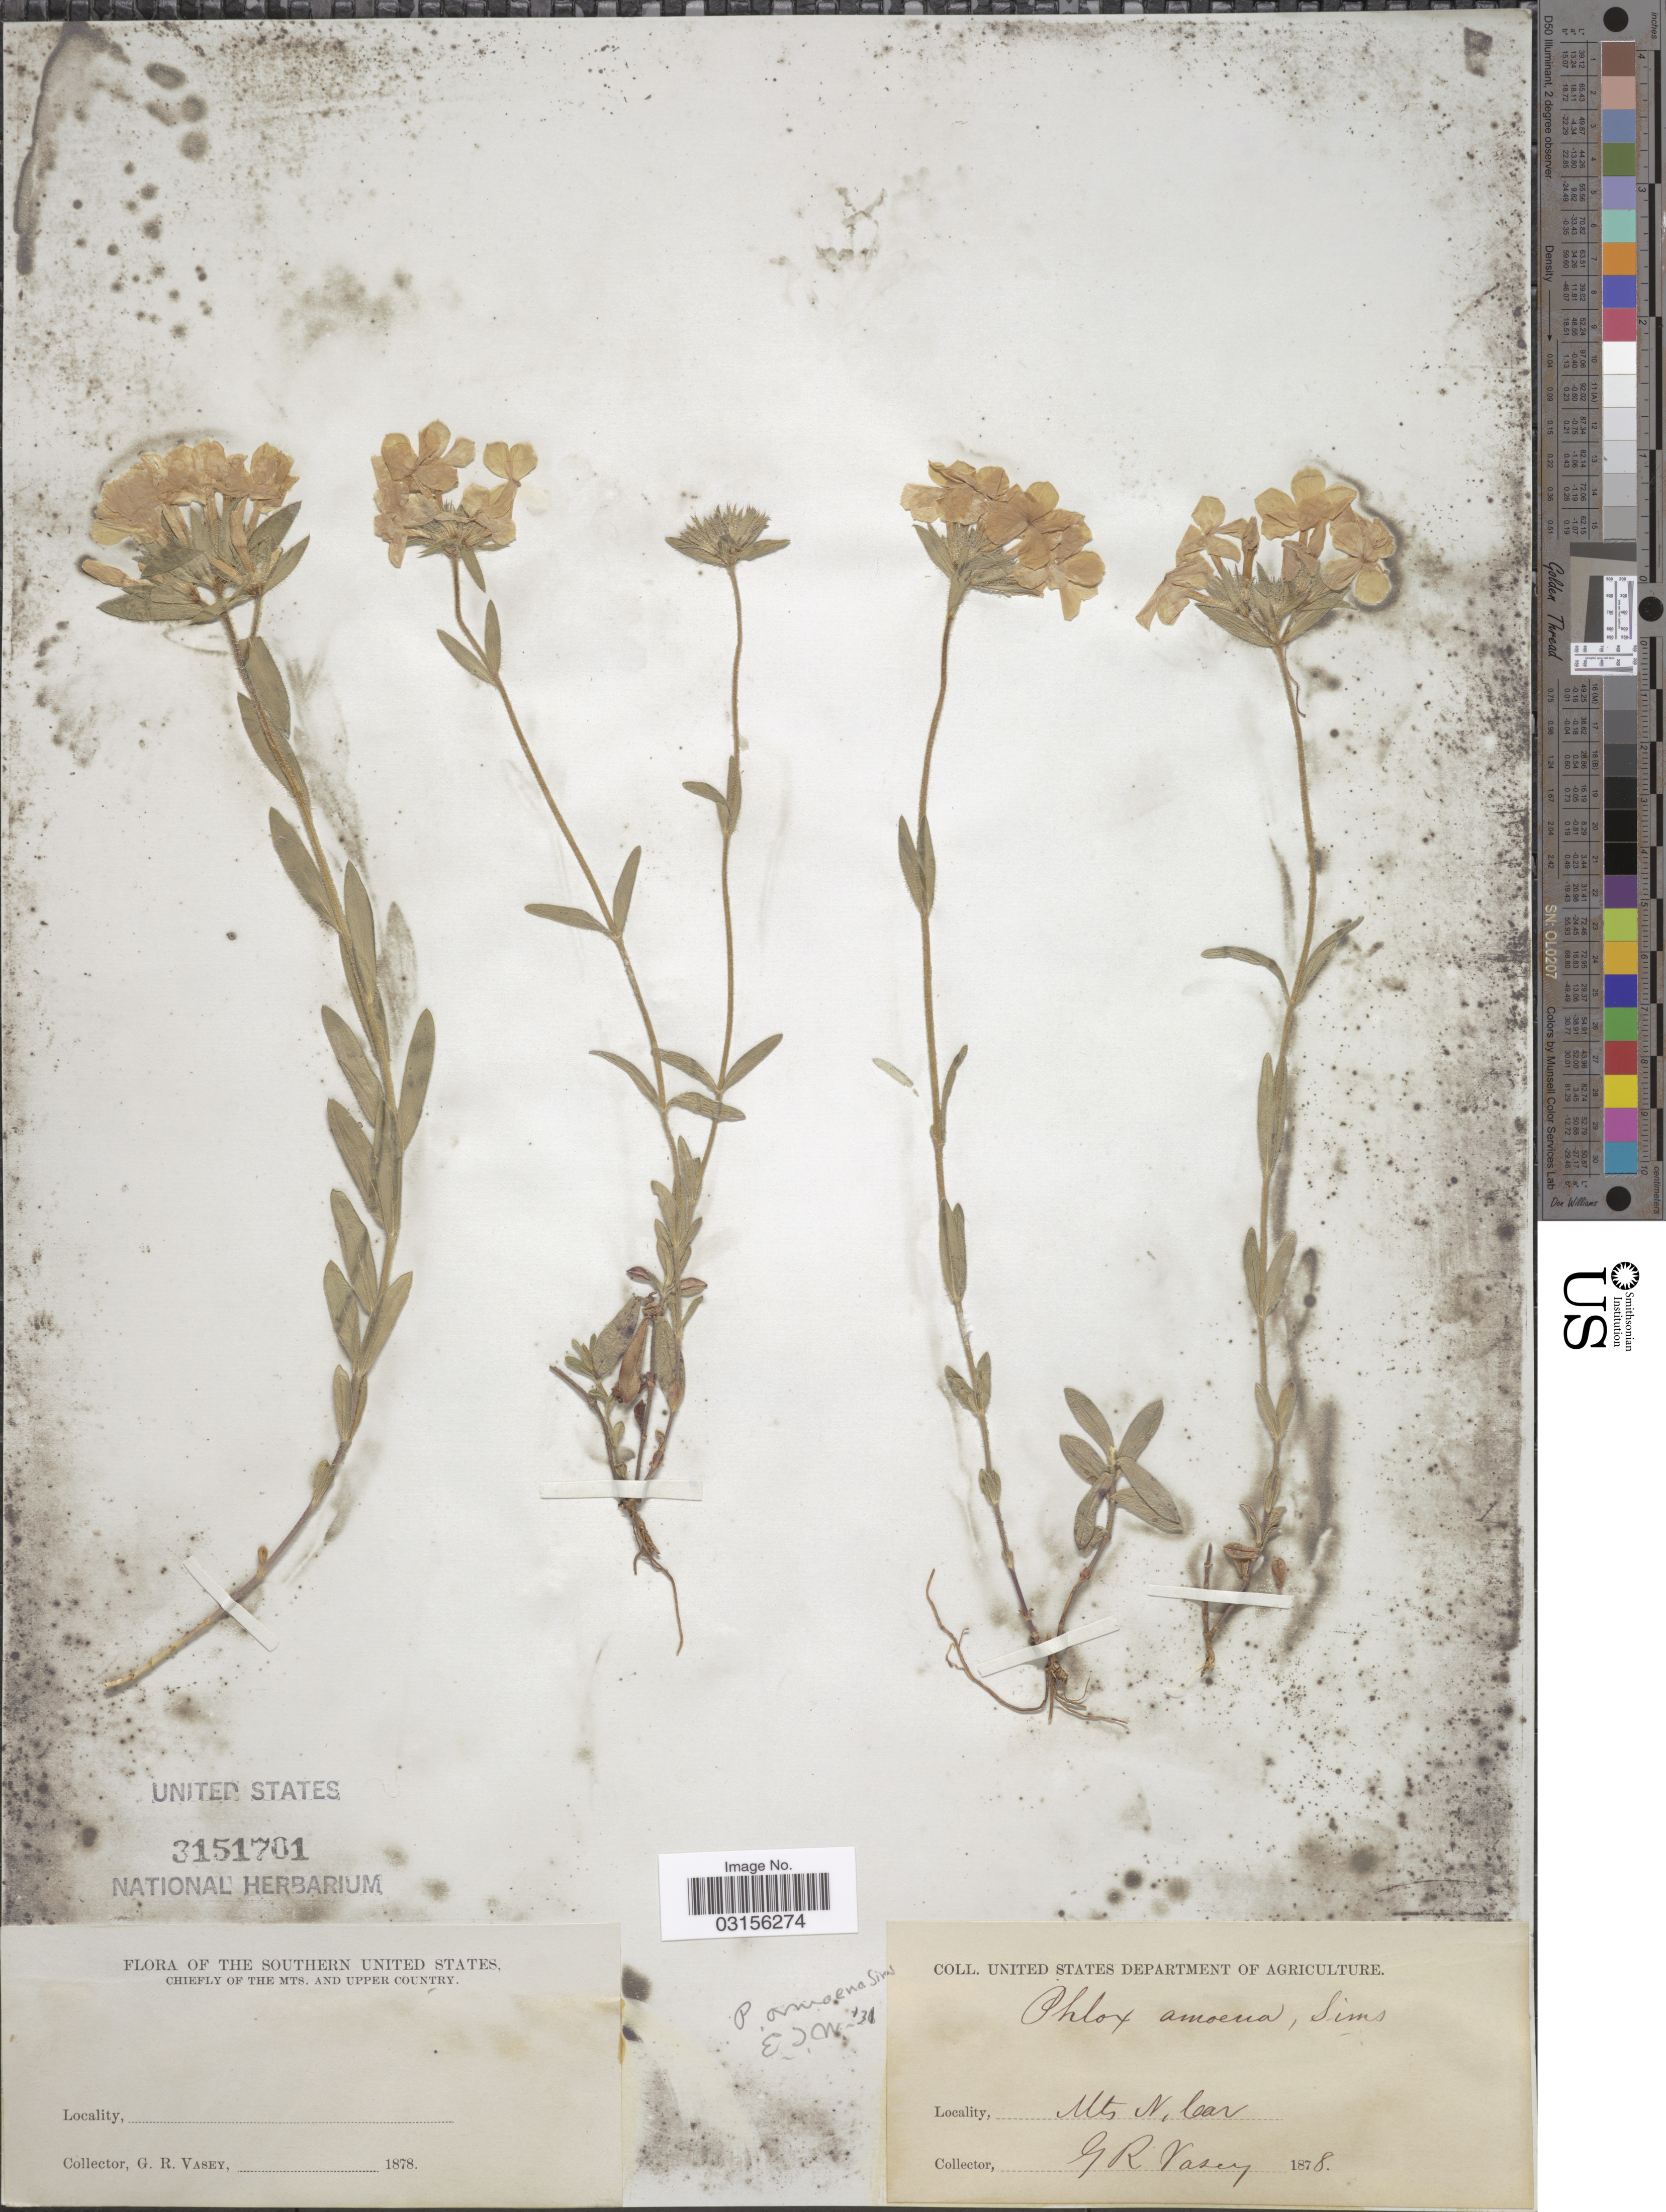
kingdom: Plantae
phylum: Tracheophyta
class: Magnoliopsida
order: Ericales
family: Polemoniaceae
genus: Phlox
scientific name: Phlox amoena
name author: Sims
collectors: G. R. Vasey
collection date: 1878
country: United States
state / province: North Carolina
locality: The Southern United States, chiefly of the mts. and upper country. Mts. N. Car.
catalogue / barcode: US 3151701